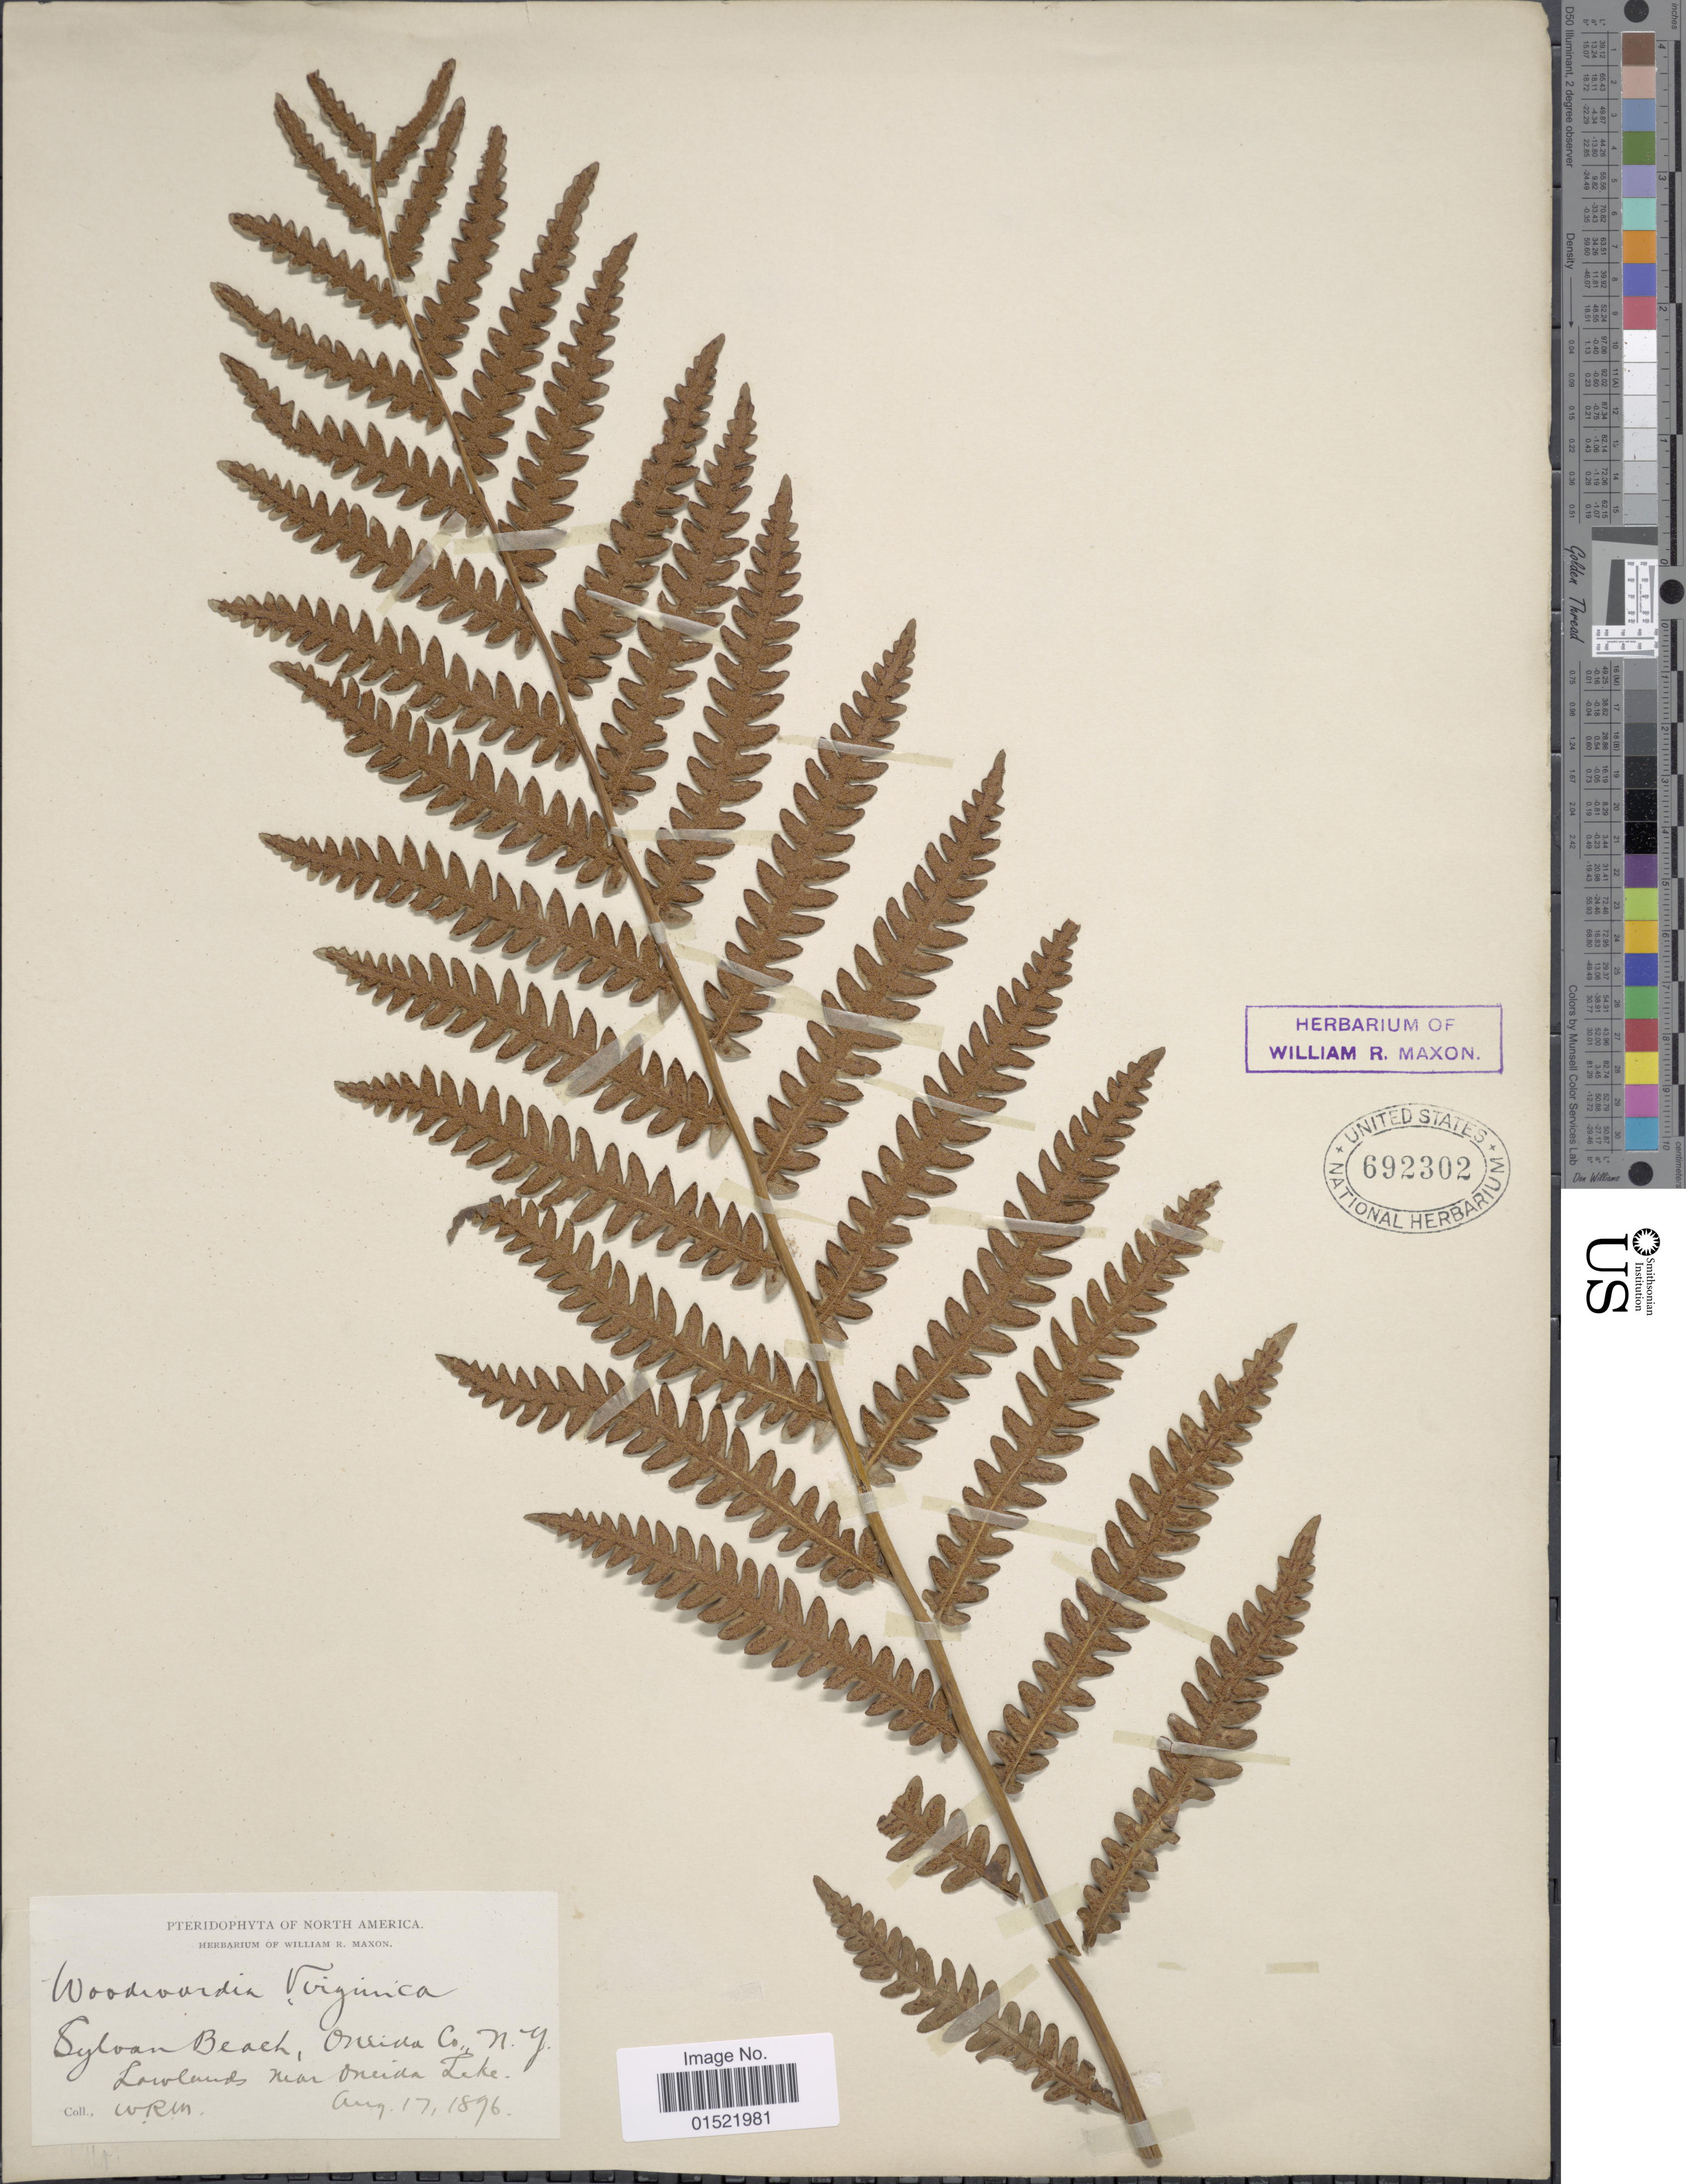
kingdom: Plantae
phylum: Tracheophyta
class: Polypodiopsida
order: Polypodiales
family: Blechnaceae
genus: Woodwardia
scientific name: Woodwardia virginica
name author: (L.) R.M. Sm.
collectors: W. R. Maxon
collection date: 1896-08-17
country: United States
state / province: New York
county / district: Oneida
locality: Sylvan Beach, Oneida Co., N. Y., Lowland near Oneida Lake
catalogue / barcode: US 692302